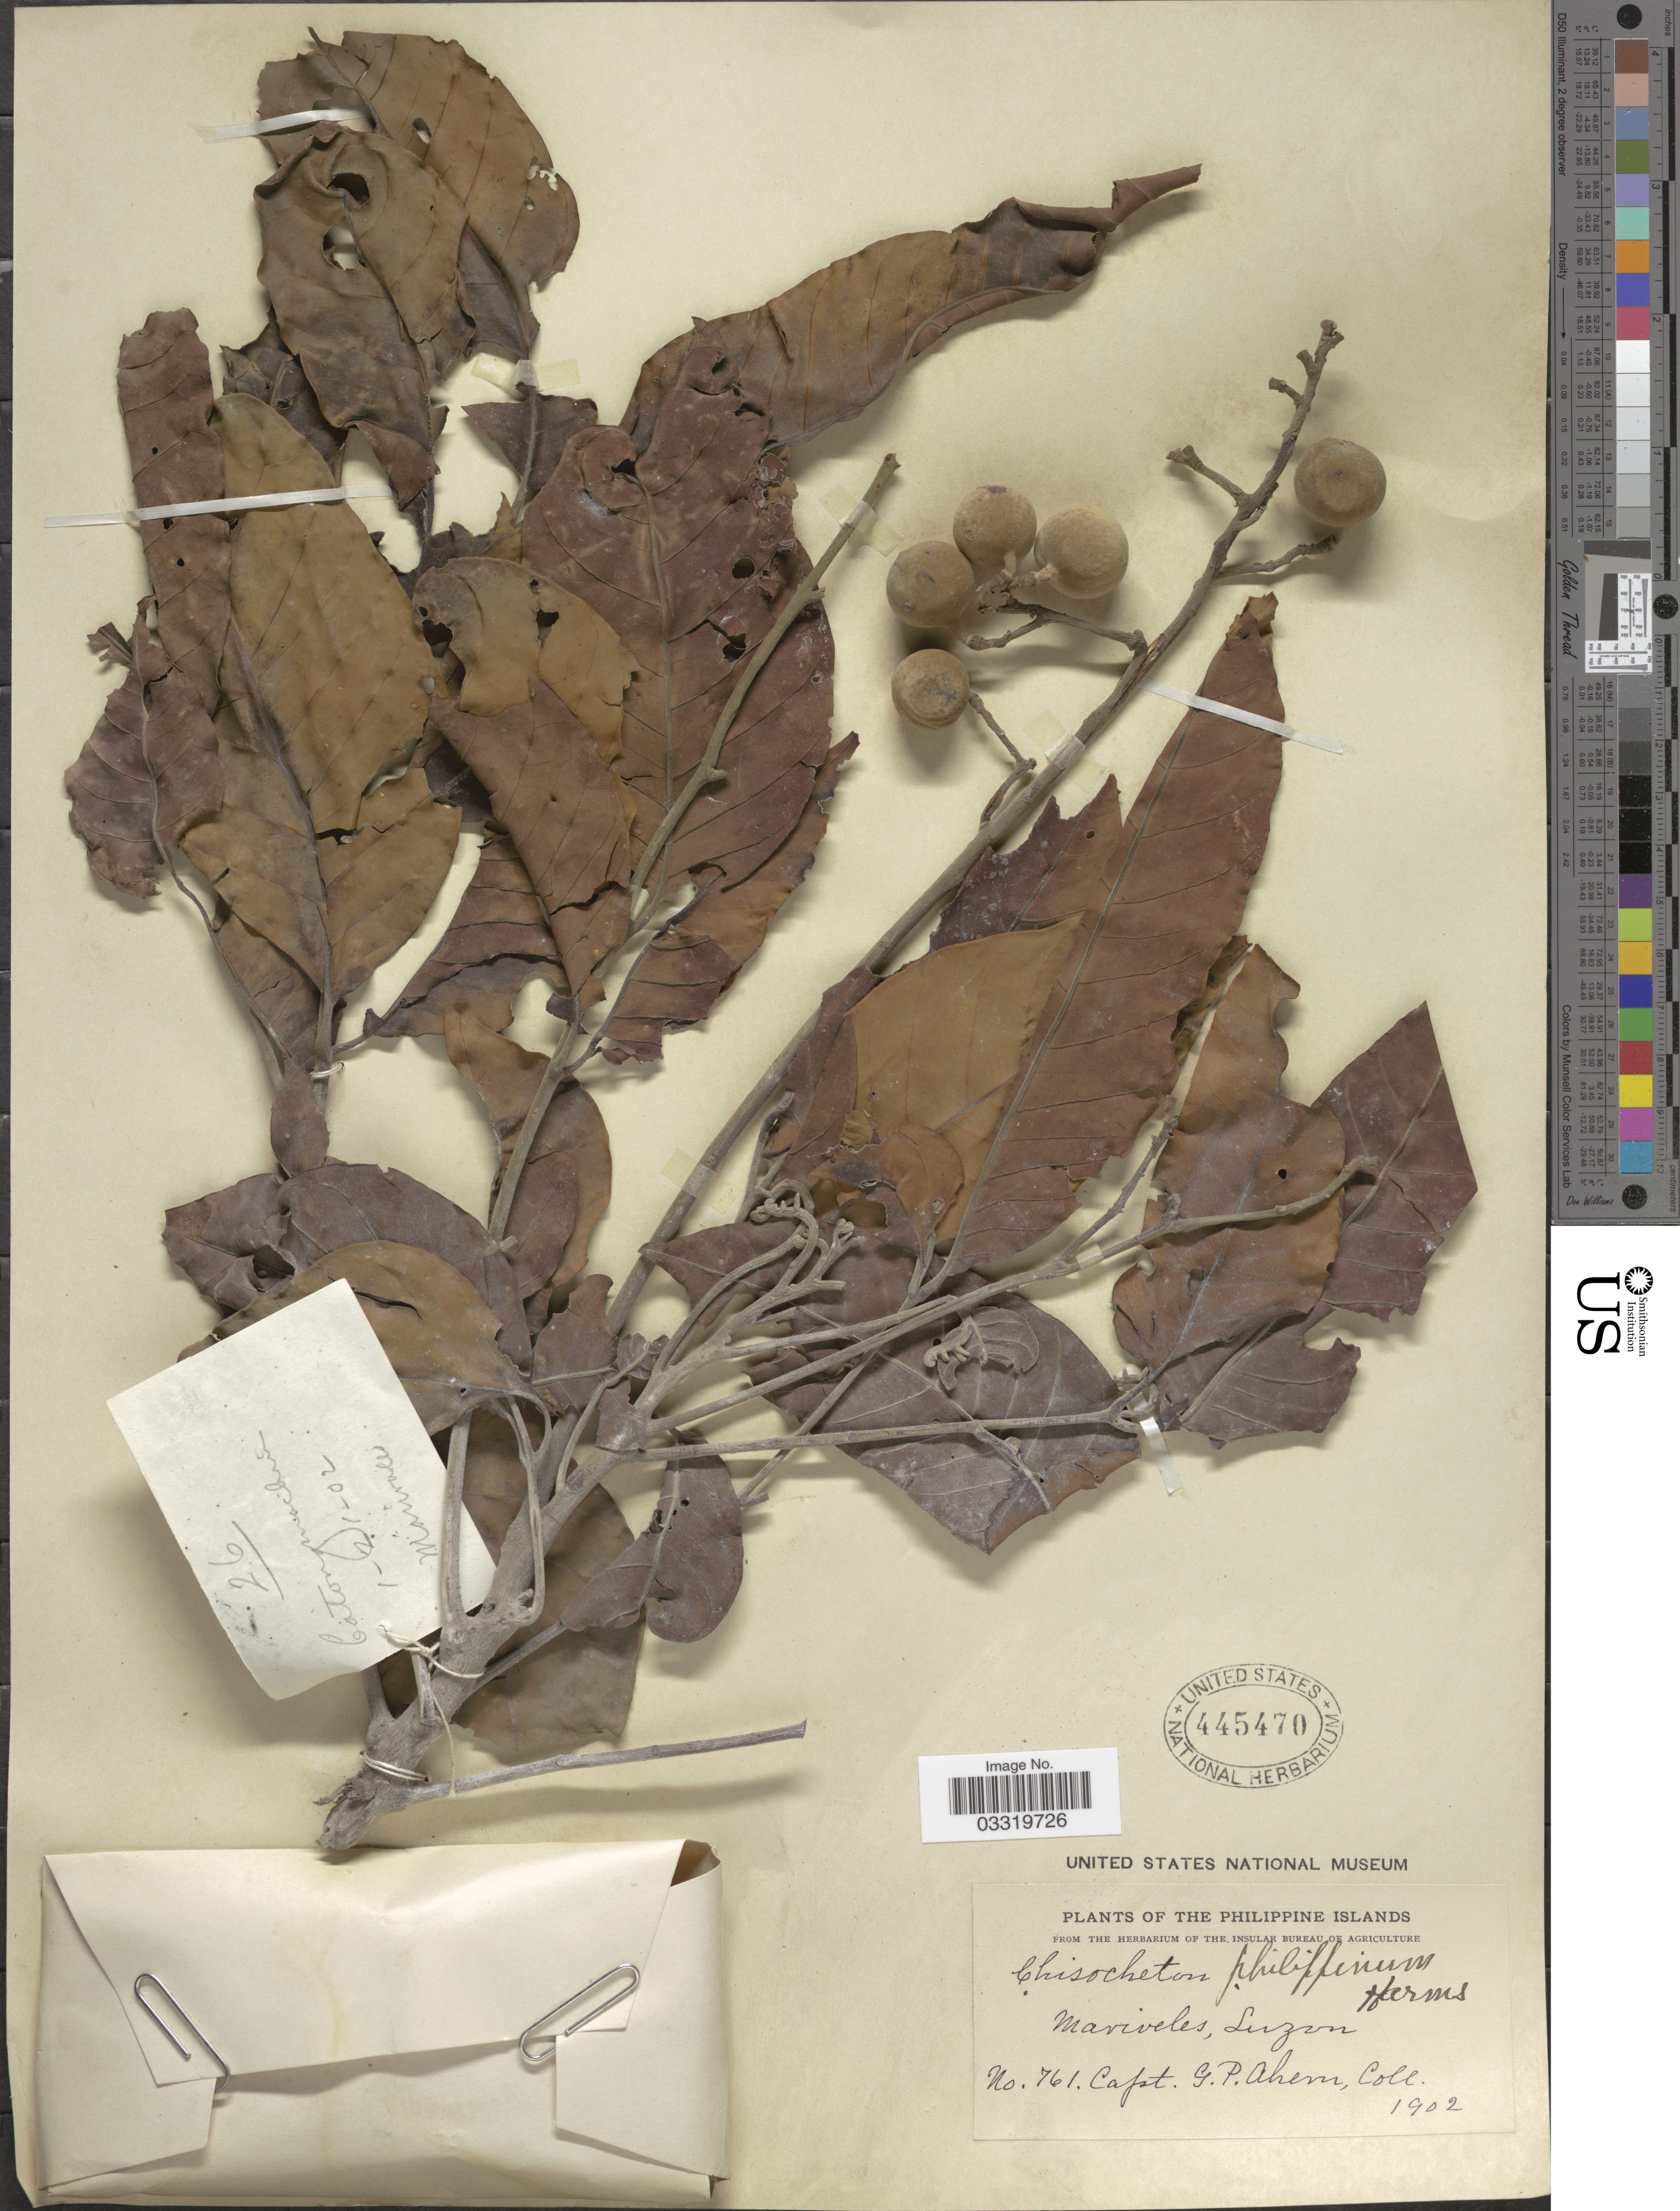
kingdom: Plantae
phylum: Tracheophyta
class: Magnoliopsida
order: Sapindales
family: Meliaceae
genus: Chisocheton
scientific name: Chisocheton pentandrus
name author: (Blanco) Merr.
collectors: G. Ahern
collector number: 761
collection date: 1902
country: Philippines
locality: The Philippine Islands. Mariveles, Luzon.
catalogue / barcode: US 445470